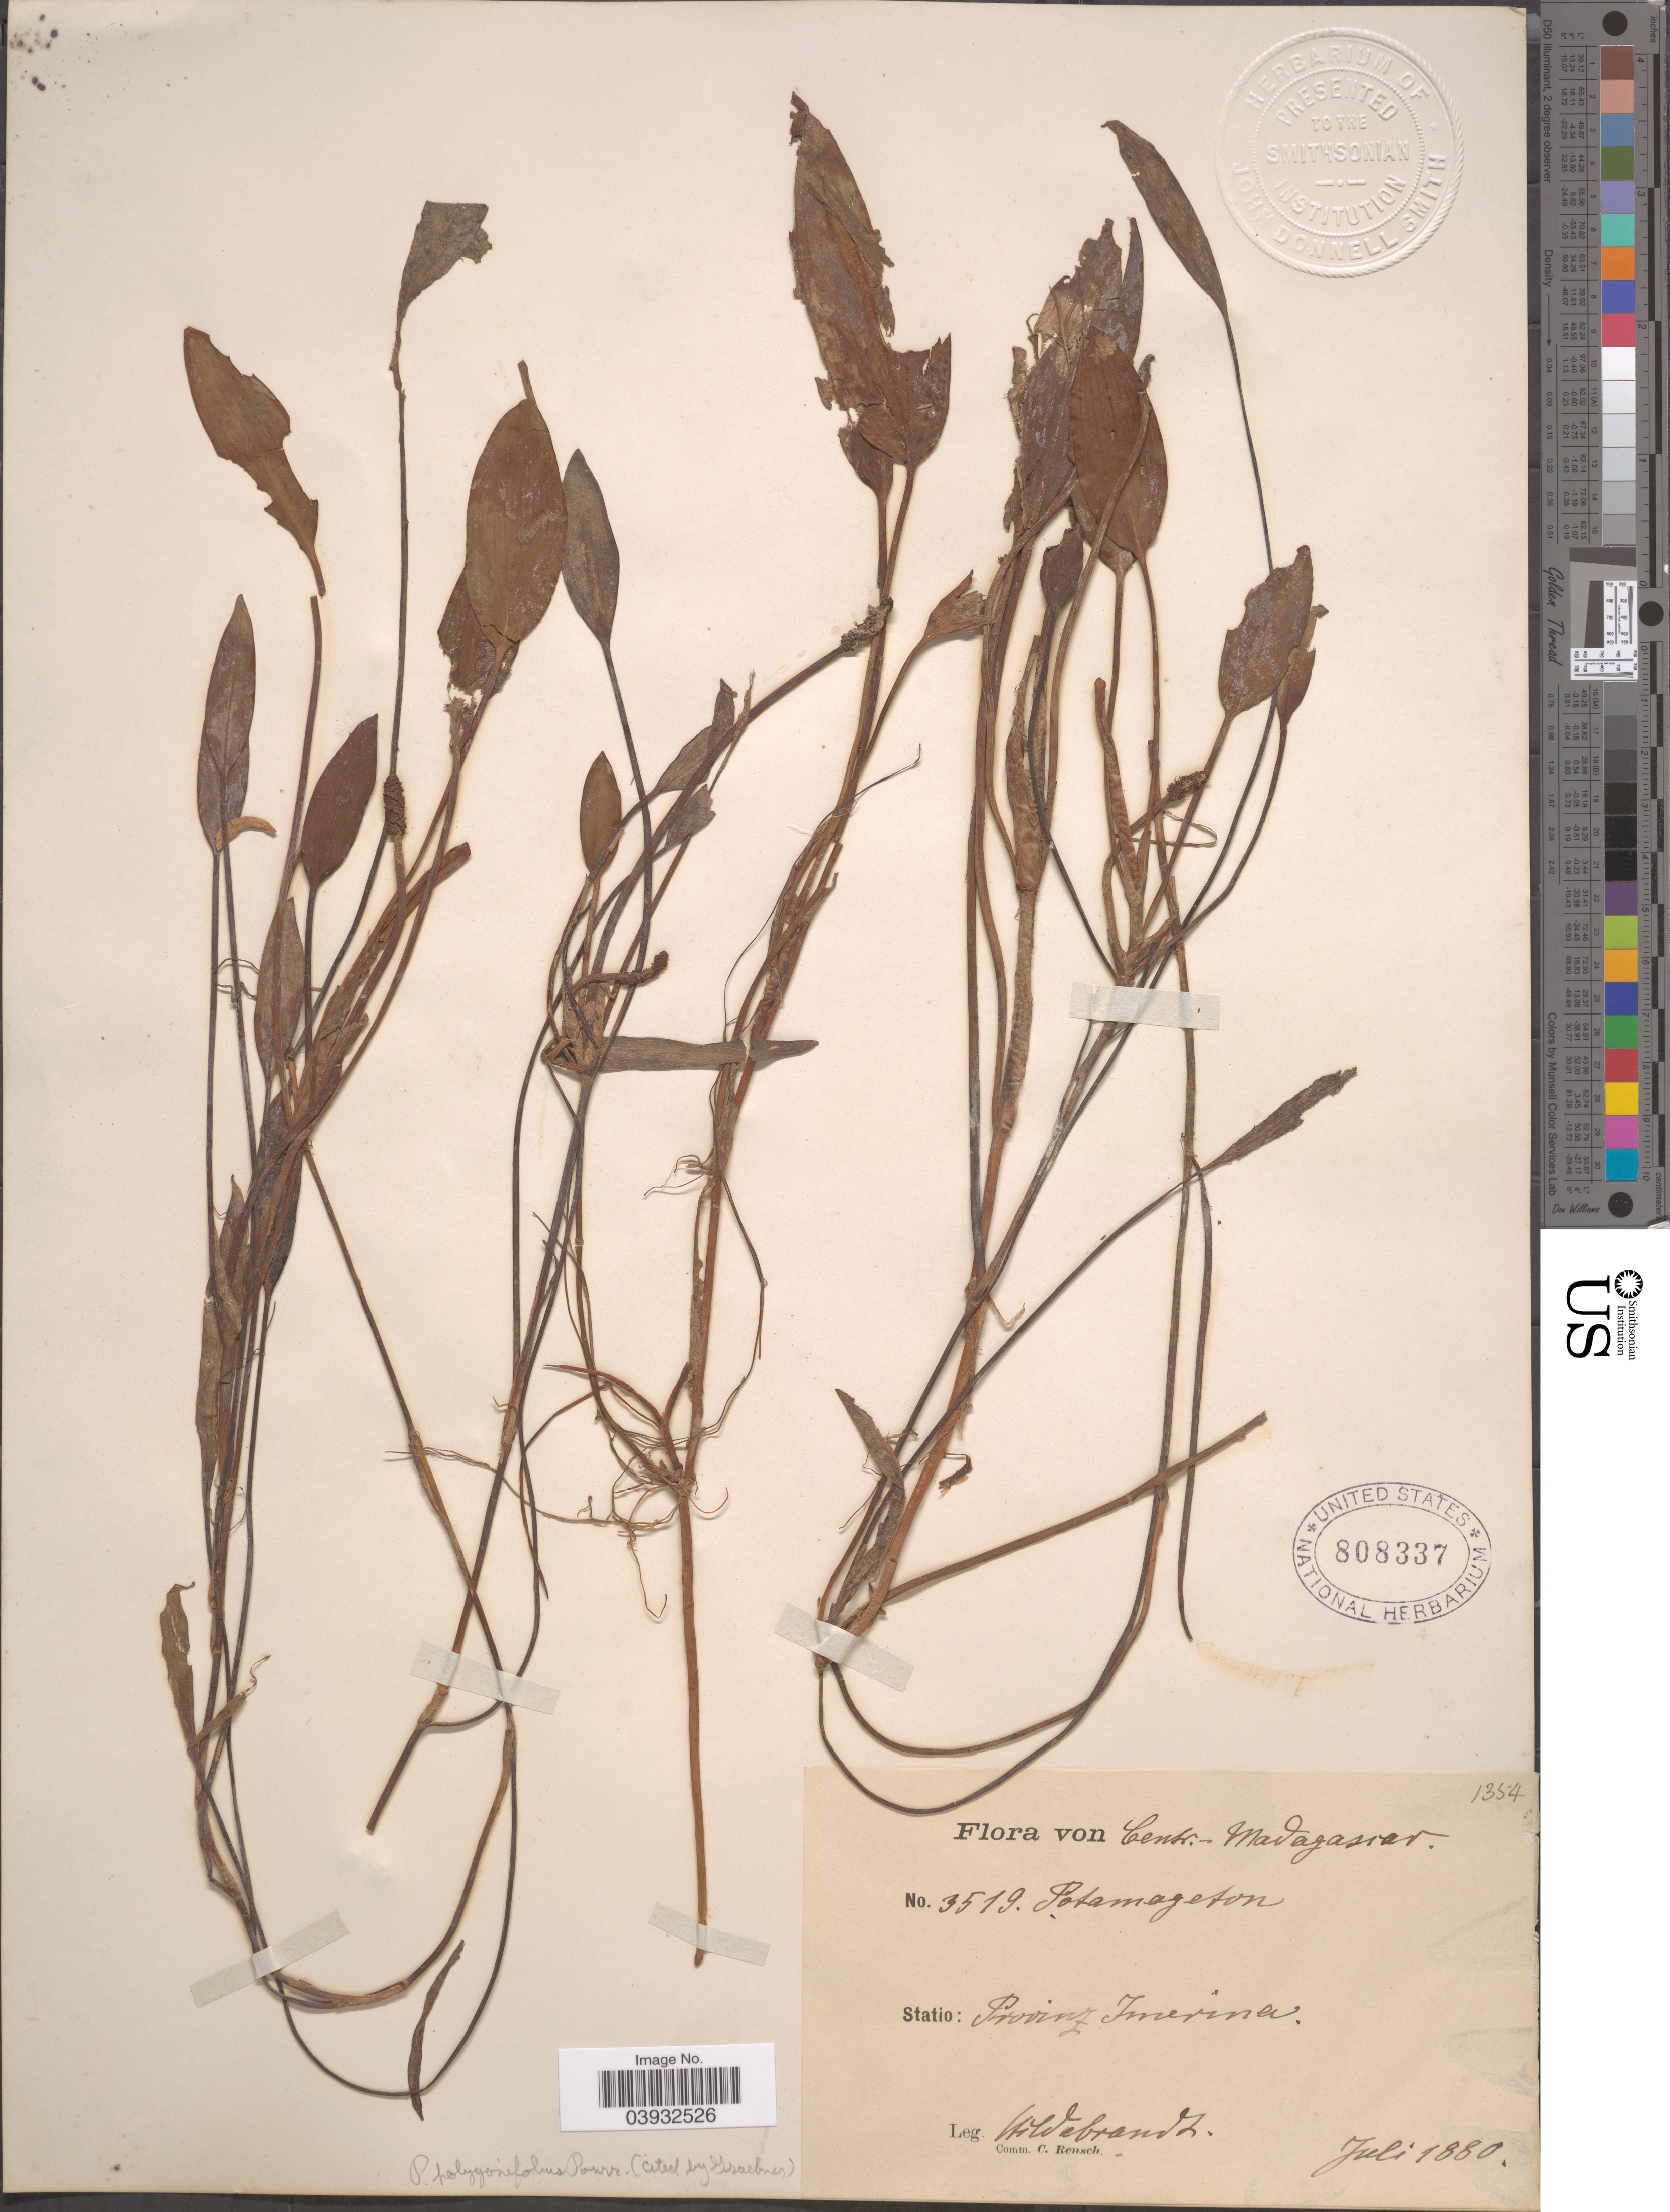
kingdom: Plantae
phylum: Tracheophyta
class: Liliopsida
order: Alismatales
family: Potamogetonaceae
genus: Potamogeton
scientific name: Potamogeton polygonifolius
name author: Pourr.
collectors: J. Hildebrandt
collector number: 3519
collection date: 1880-07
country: Madagascar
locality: Centr.- Madagascar. Statio: Provinz Imerina.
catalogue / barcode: US 808337